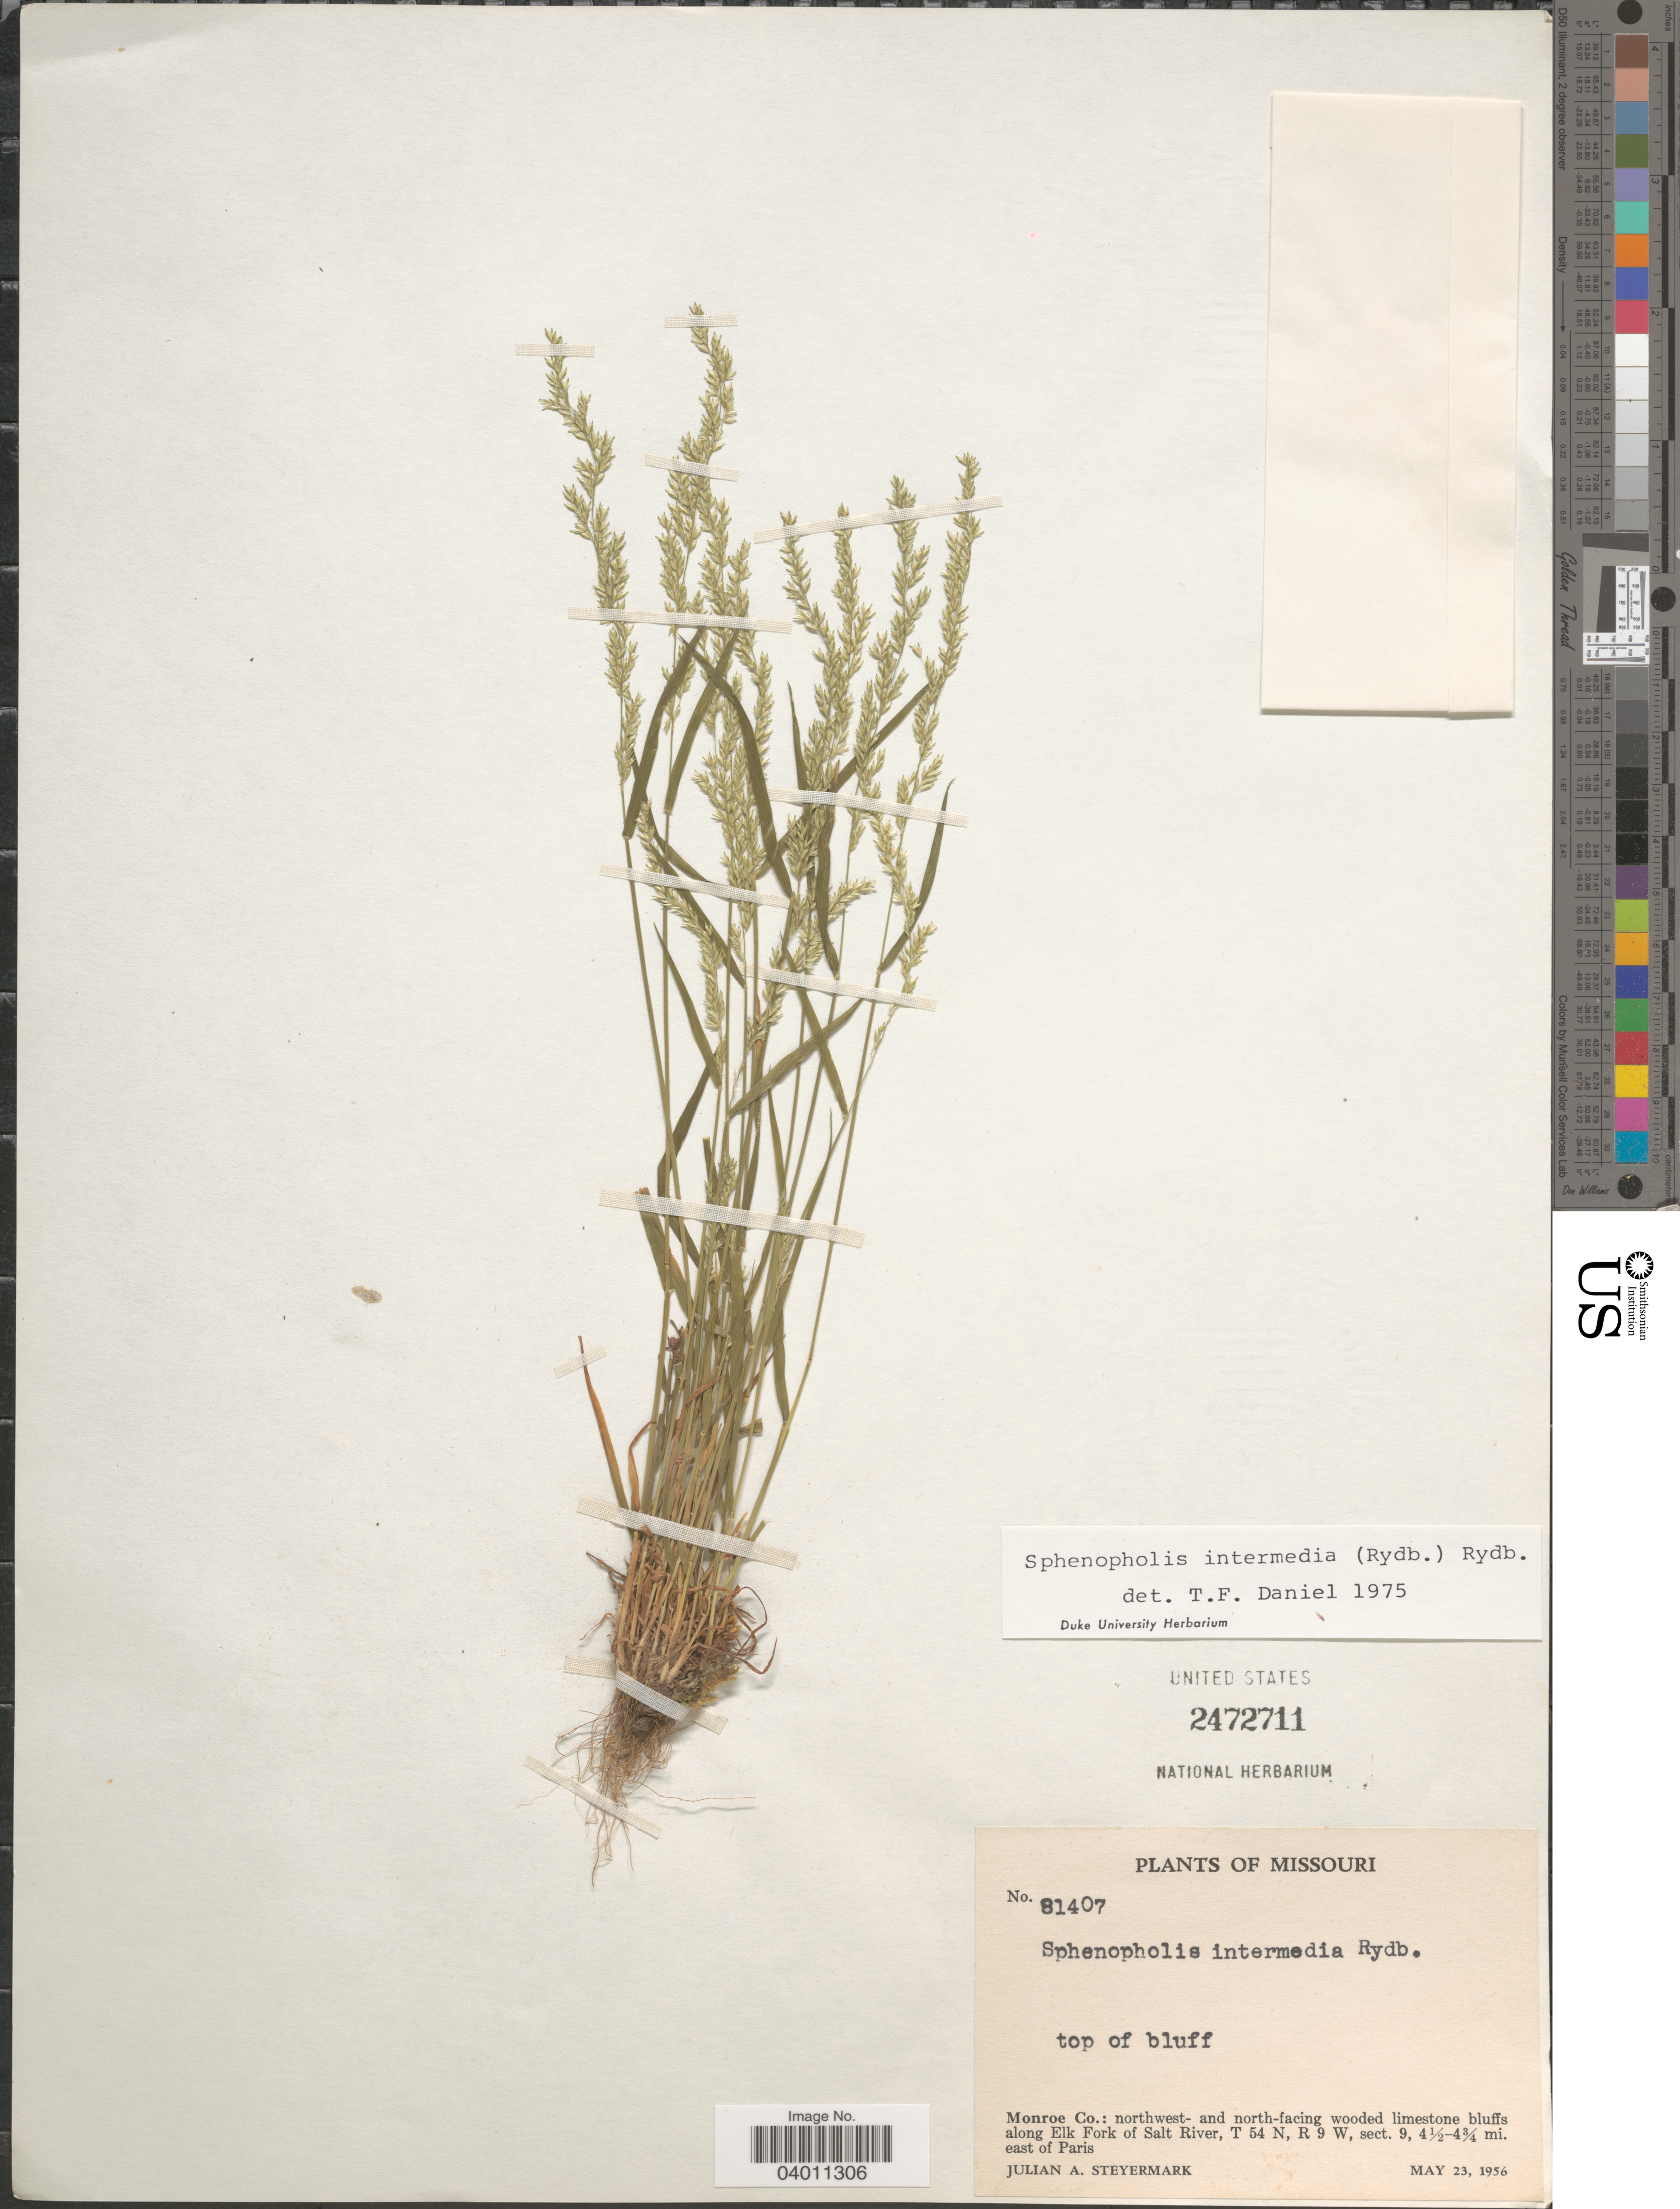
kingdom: Plantae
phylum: Tracheophyta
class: Liliopsida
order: Poales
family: Poaceae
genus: Sphenopholis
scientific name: Sphenopholis intermedia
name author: (Rydb.) Rydb.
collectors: J. Steyermark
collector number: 81407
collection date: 1956-05-23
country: United States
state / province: Missouri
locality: Top of bluff. Monroe Co.: northwest- and north-facing wooded limestone bluffs along Elk Fork of Salt River, T 54 N, R 9 W, sect. 9, 4½-4¾ mi. east of Paris.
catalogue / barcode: US 2472711